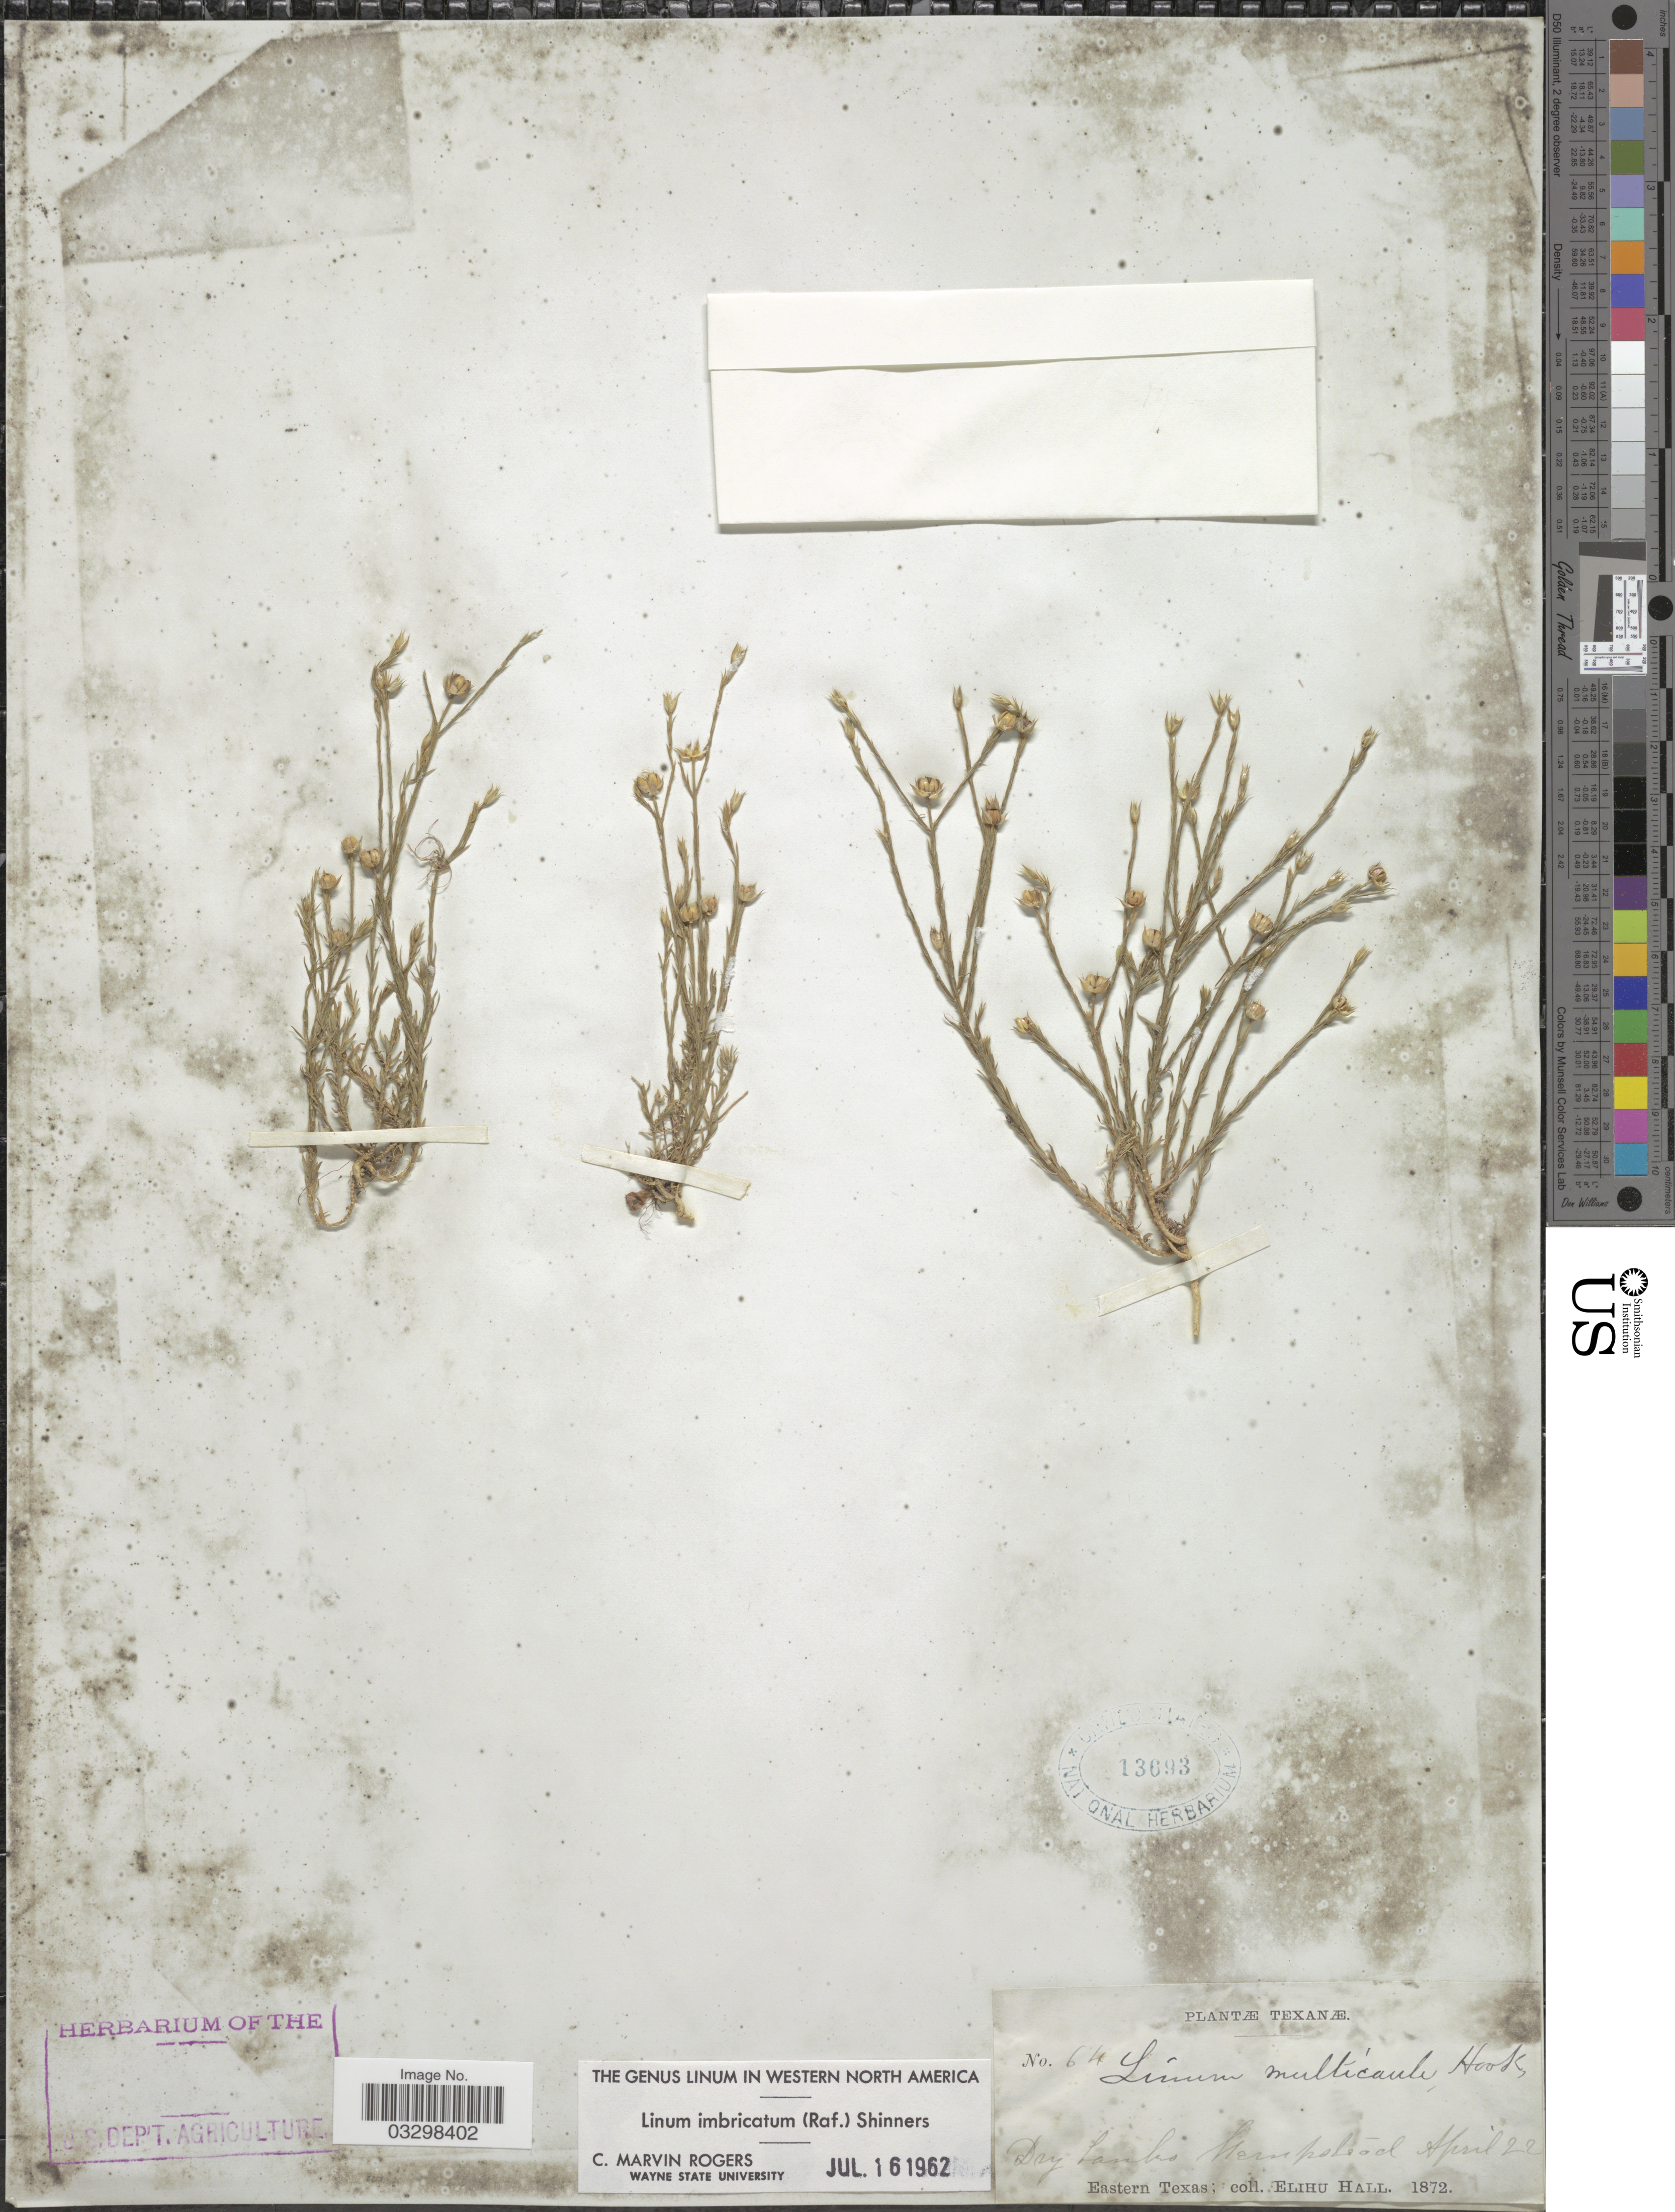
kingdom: Plantae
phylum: Tracheophyta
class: Magnoliopsida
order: Malpighiales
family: Linaceae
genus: Linum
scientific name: Linum imbricatum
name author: (Raf.) Shinners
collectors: E. Hall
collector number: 64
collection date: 1872-04-22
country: United States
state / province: Texas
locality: Hempstead. Eastern Texas.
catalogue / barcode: US 13693